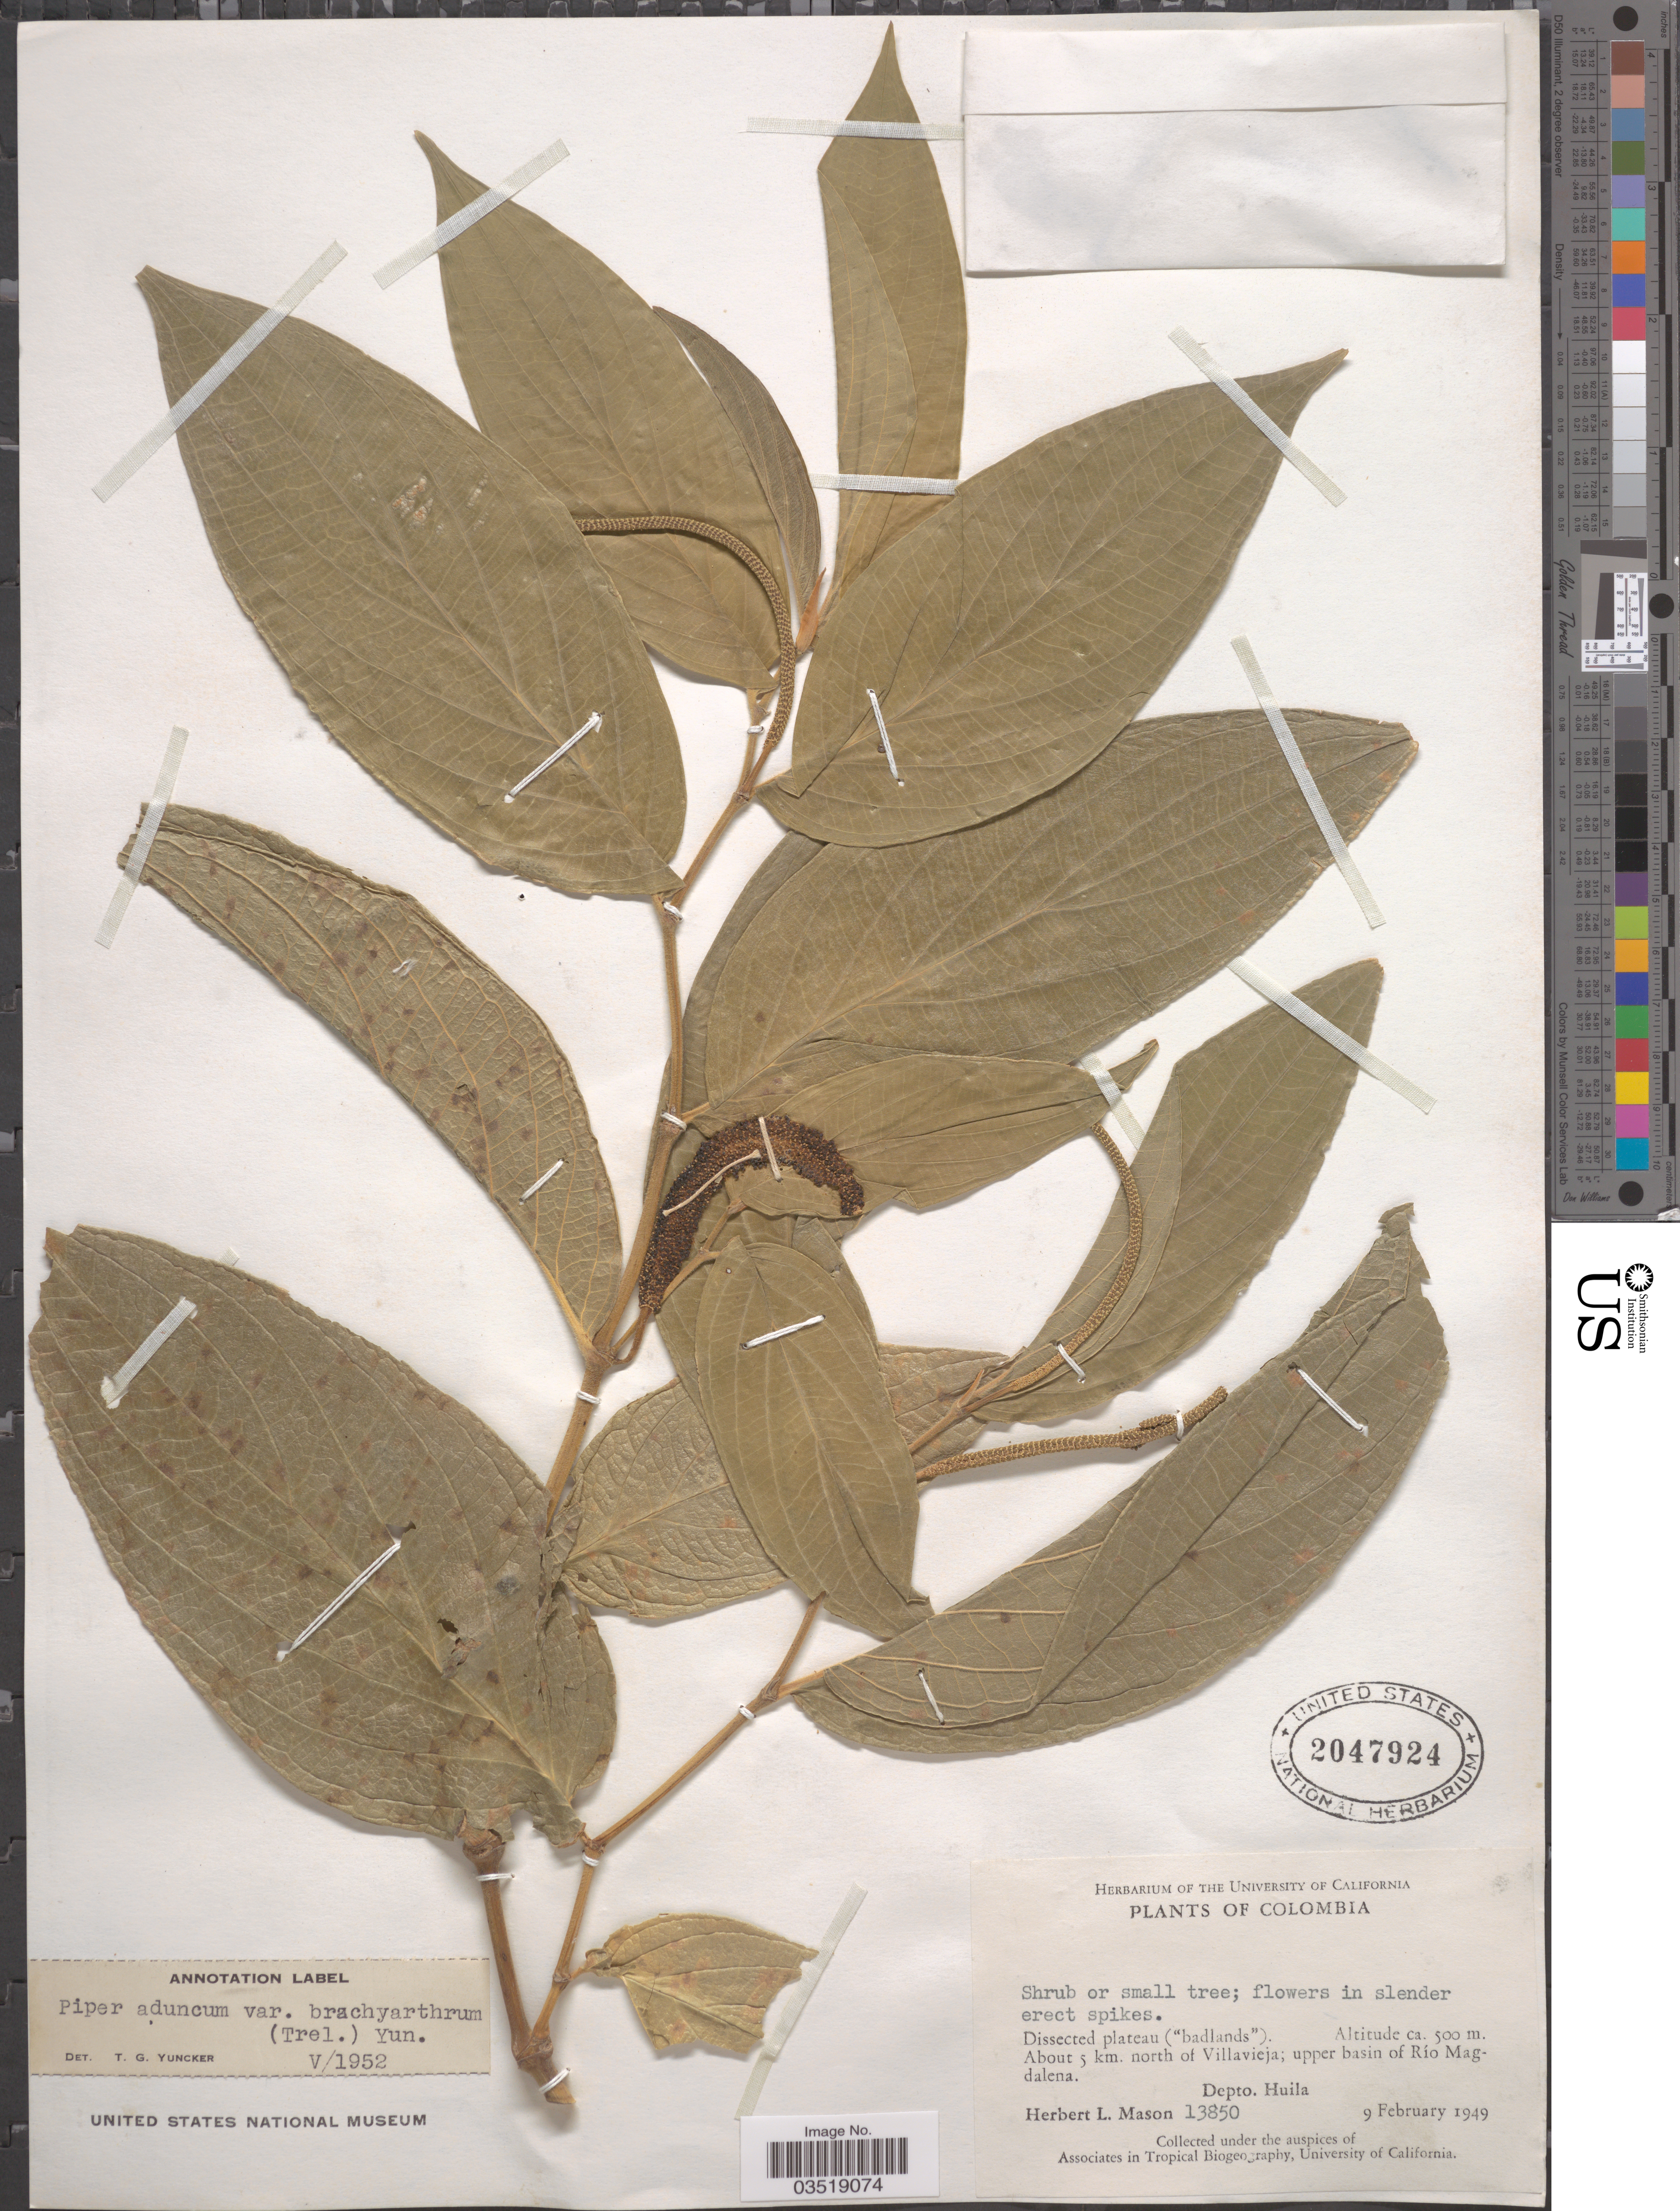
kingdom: Plantae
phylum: Tracheophyta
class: Magnoliopsida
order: Piperales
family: Piperaceae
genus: Piper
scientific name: Piper aduncum var. aduncum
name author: L.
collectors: H. L. Mason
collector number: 13850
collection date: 1949-02-09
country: Colombia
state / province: Huila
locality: About 5 km. north of Villavieja; upper basin of Río Magdalena. Depto. Huila.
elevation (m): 500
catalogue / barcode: US 2047924